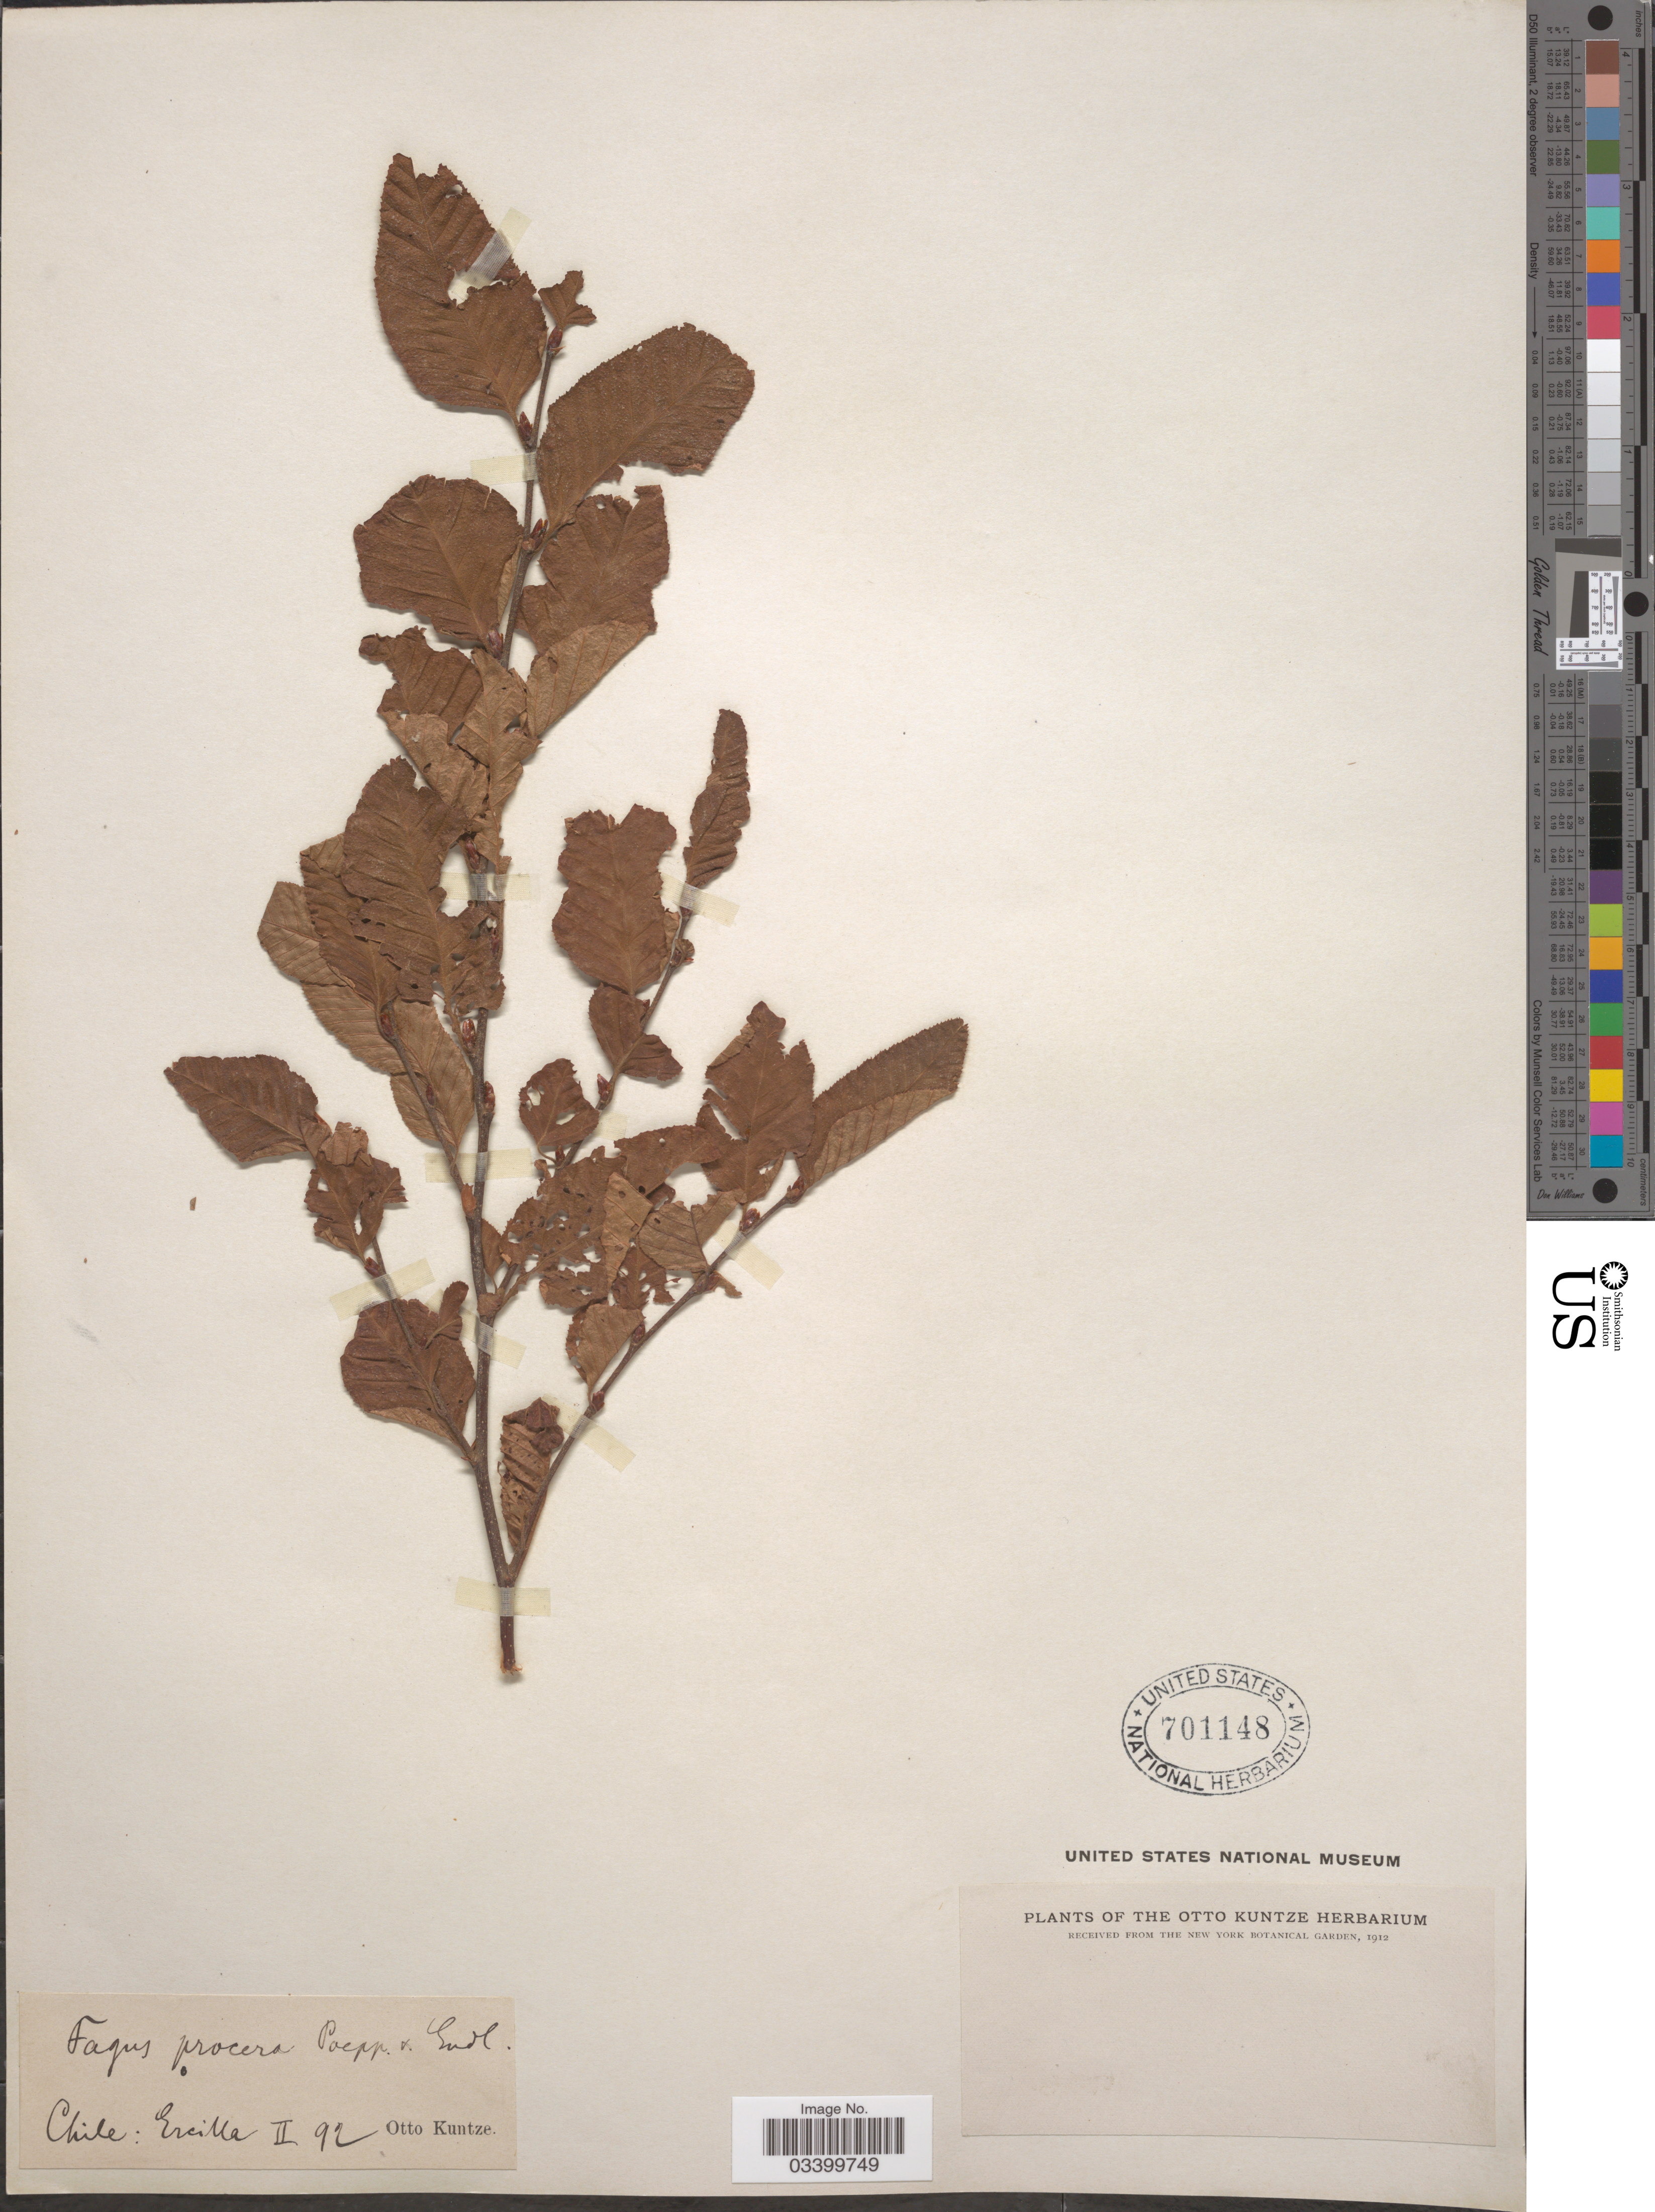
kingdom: Plantae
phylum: Tracheophyta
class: Magnoliopsida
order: Fagales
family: Nothofagaceae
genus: Nothofagus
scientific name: Nothofagus procera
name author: Oerst.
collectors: C.E.O. Kuntze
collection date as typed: Transcribed d/m/y: /2/92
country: Chile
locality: Ercilla.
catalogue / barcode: US 701148